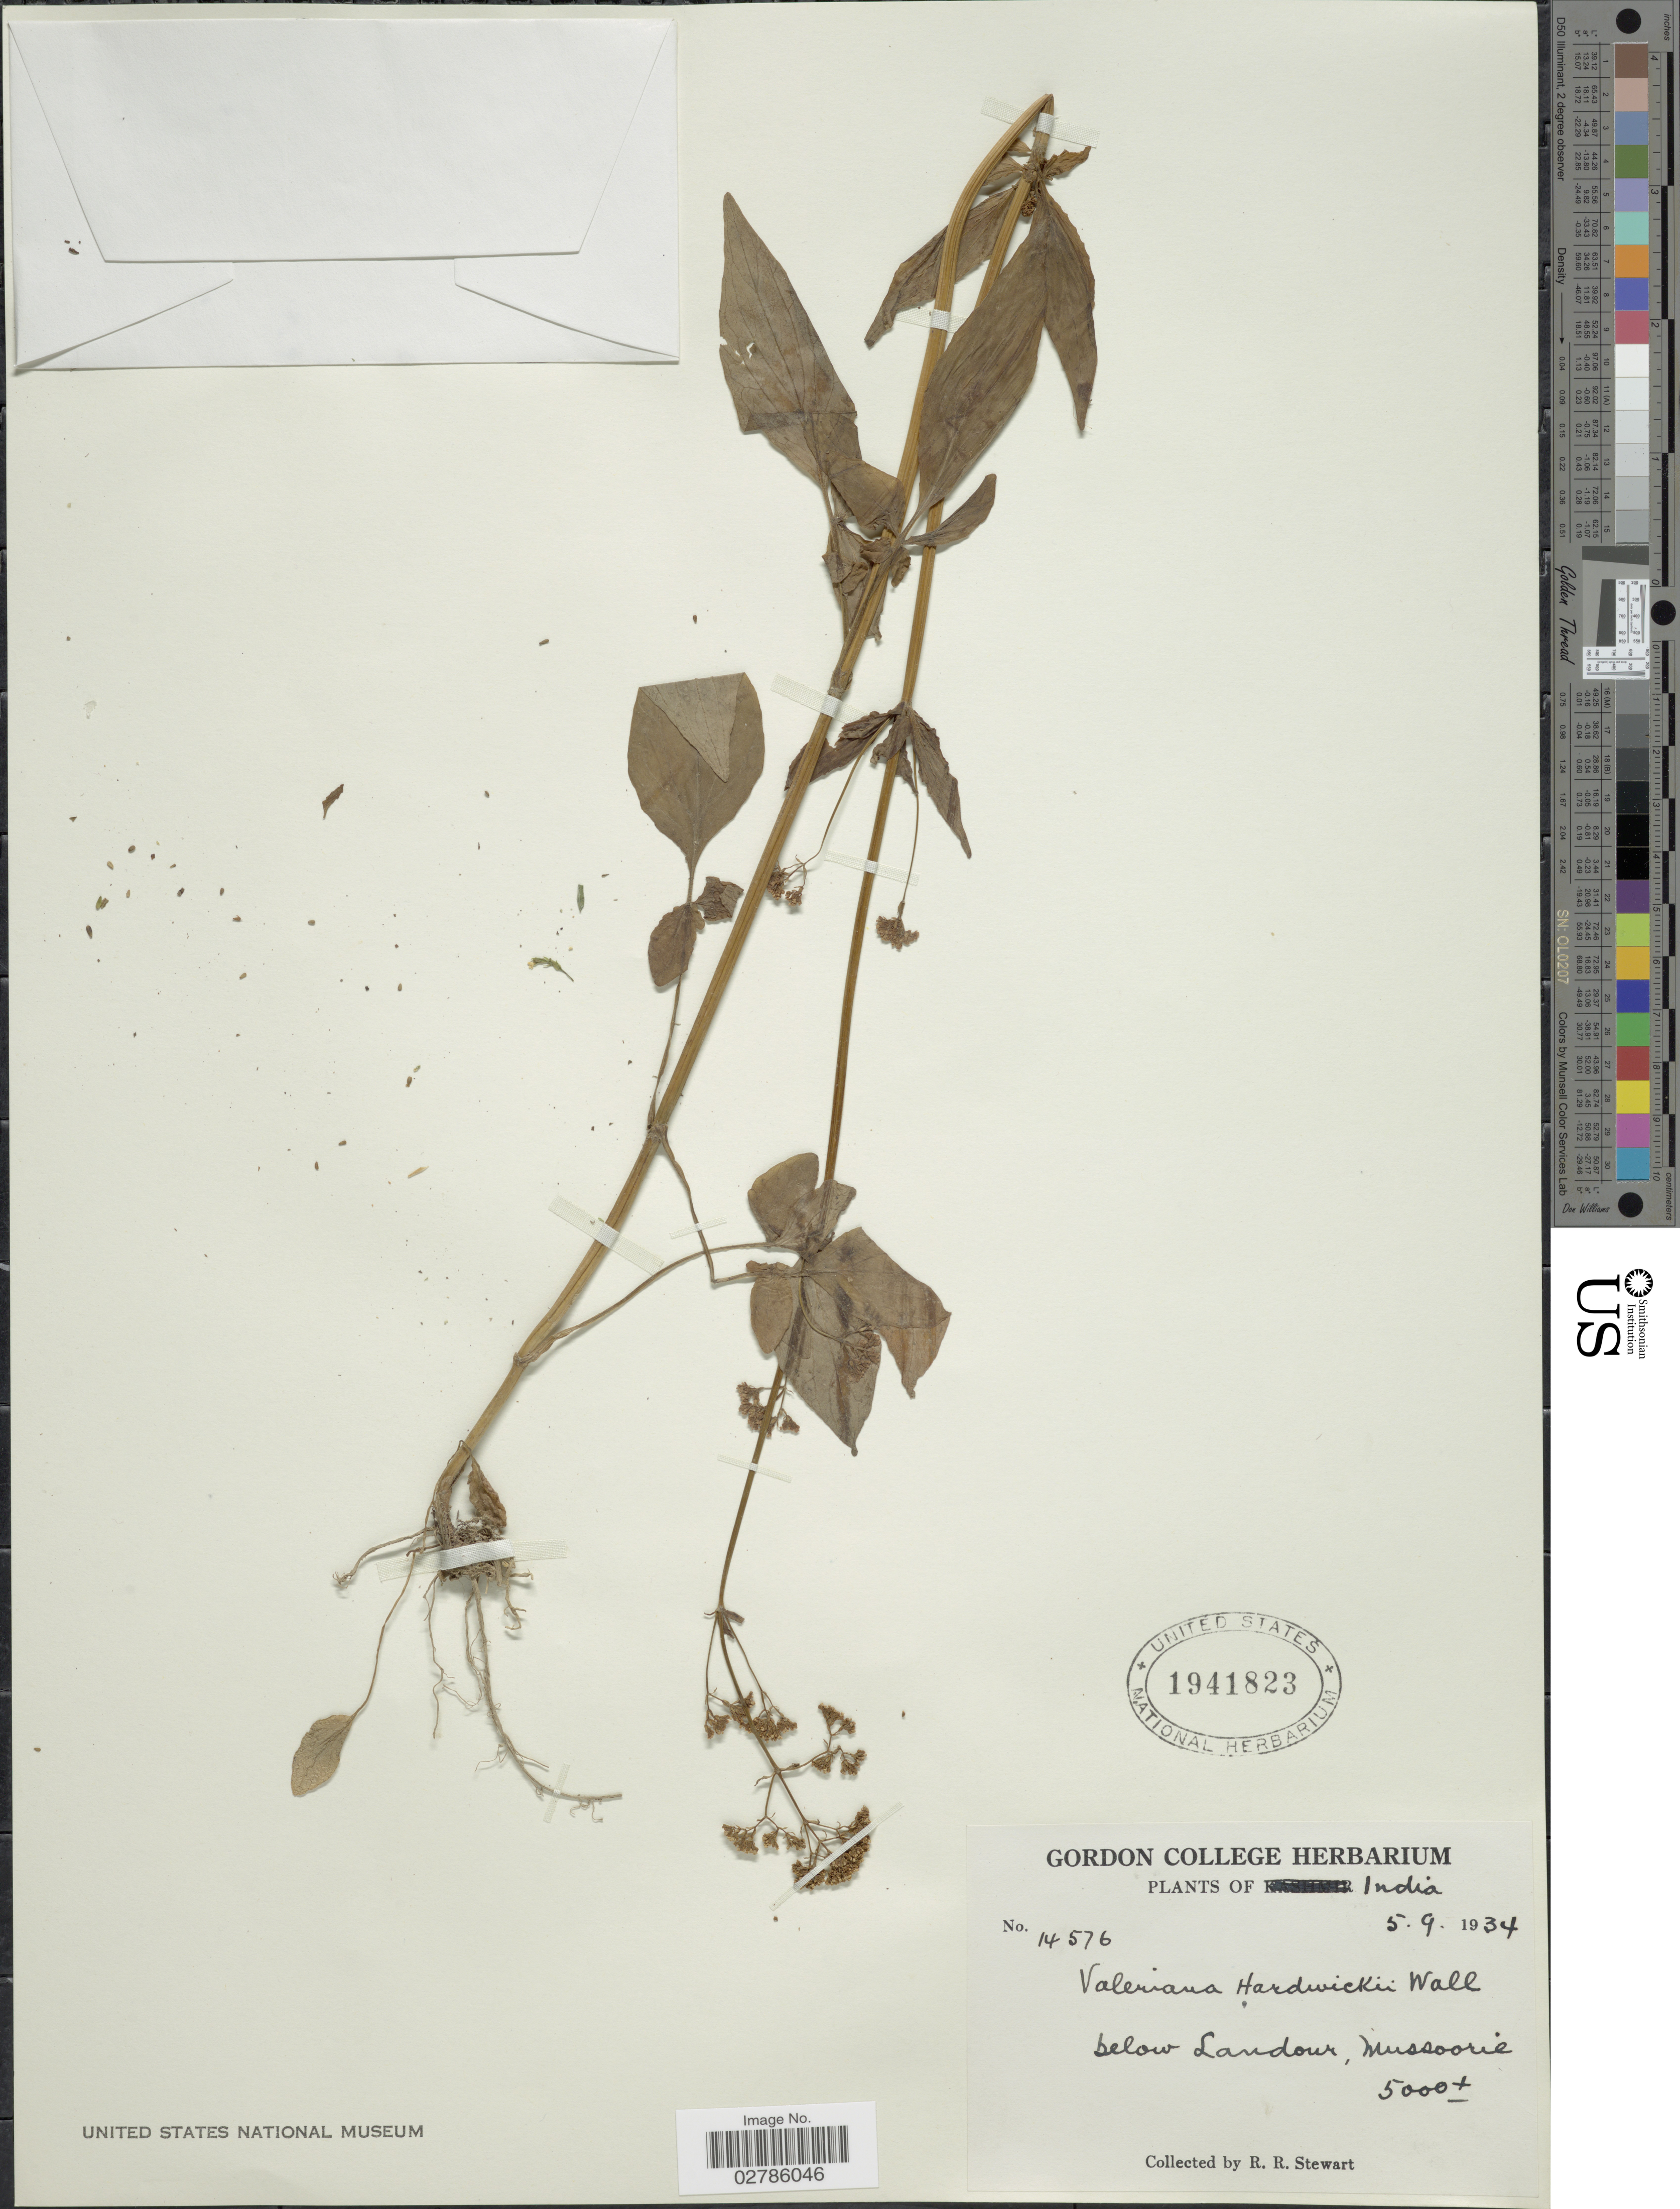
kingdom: Plantae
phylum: Tracheophyta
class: Magnoliopsida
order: Dipsacales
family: Caprifoliaceae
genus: Valeriana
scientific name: Valeriana hardwickii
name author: Wall.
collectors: R. R. Stewart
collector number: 14576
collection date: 1934-09-05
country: India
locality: Below Landour, Mussoorie.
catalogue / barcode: US 1941823